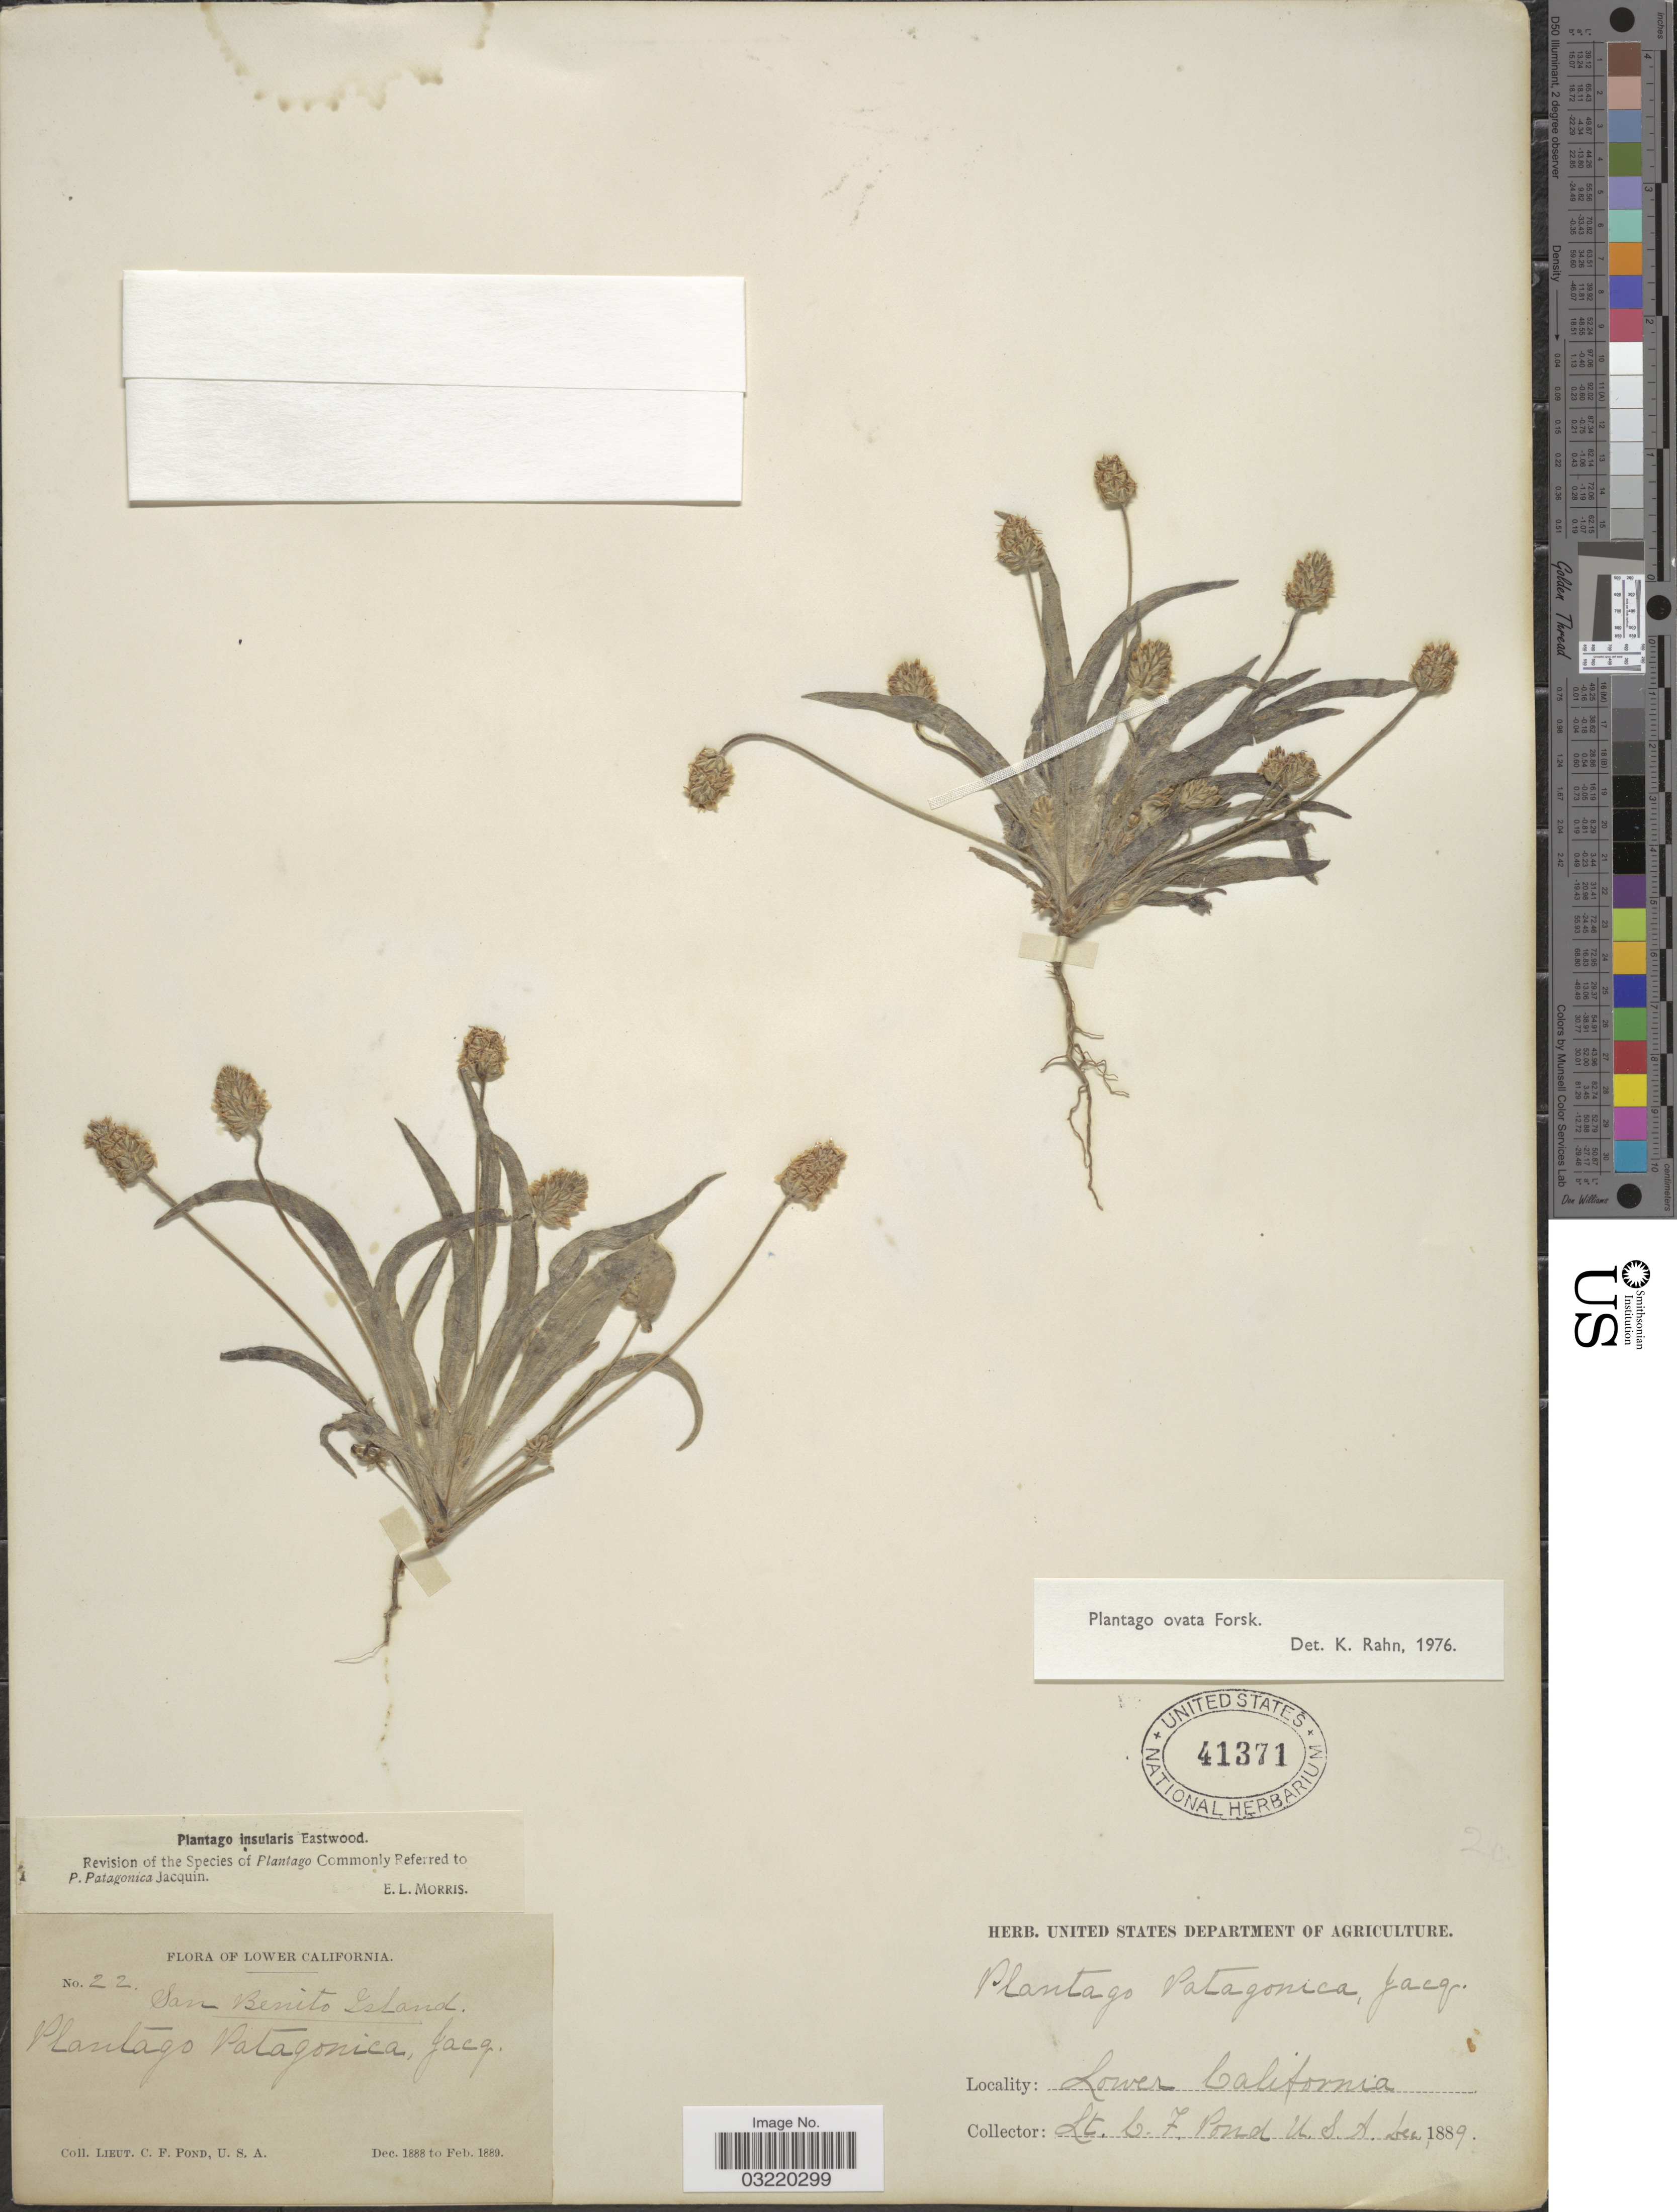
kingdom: Plantae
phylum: Tracheophyta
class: Magnoliopsida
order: Lamiales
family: Plantaginaceae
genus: Plantago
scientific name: Plantago ovata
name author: Forssk.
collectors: C. Pond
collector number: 22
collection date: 1888-12/1889-02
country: Mexico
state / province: Baja California Norte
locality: Lower California. San Benito Island.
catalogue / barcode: US 41371